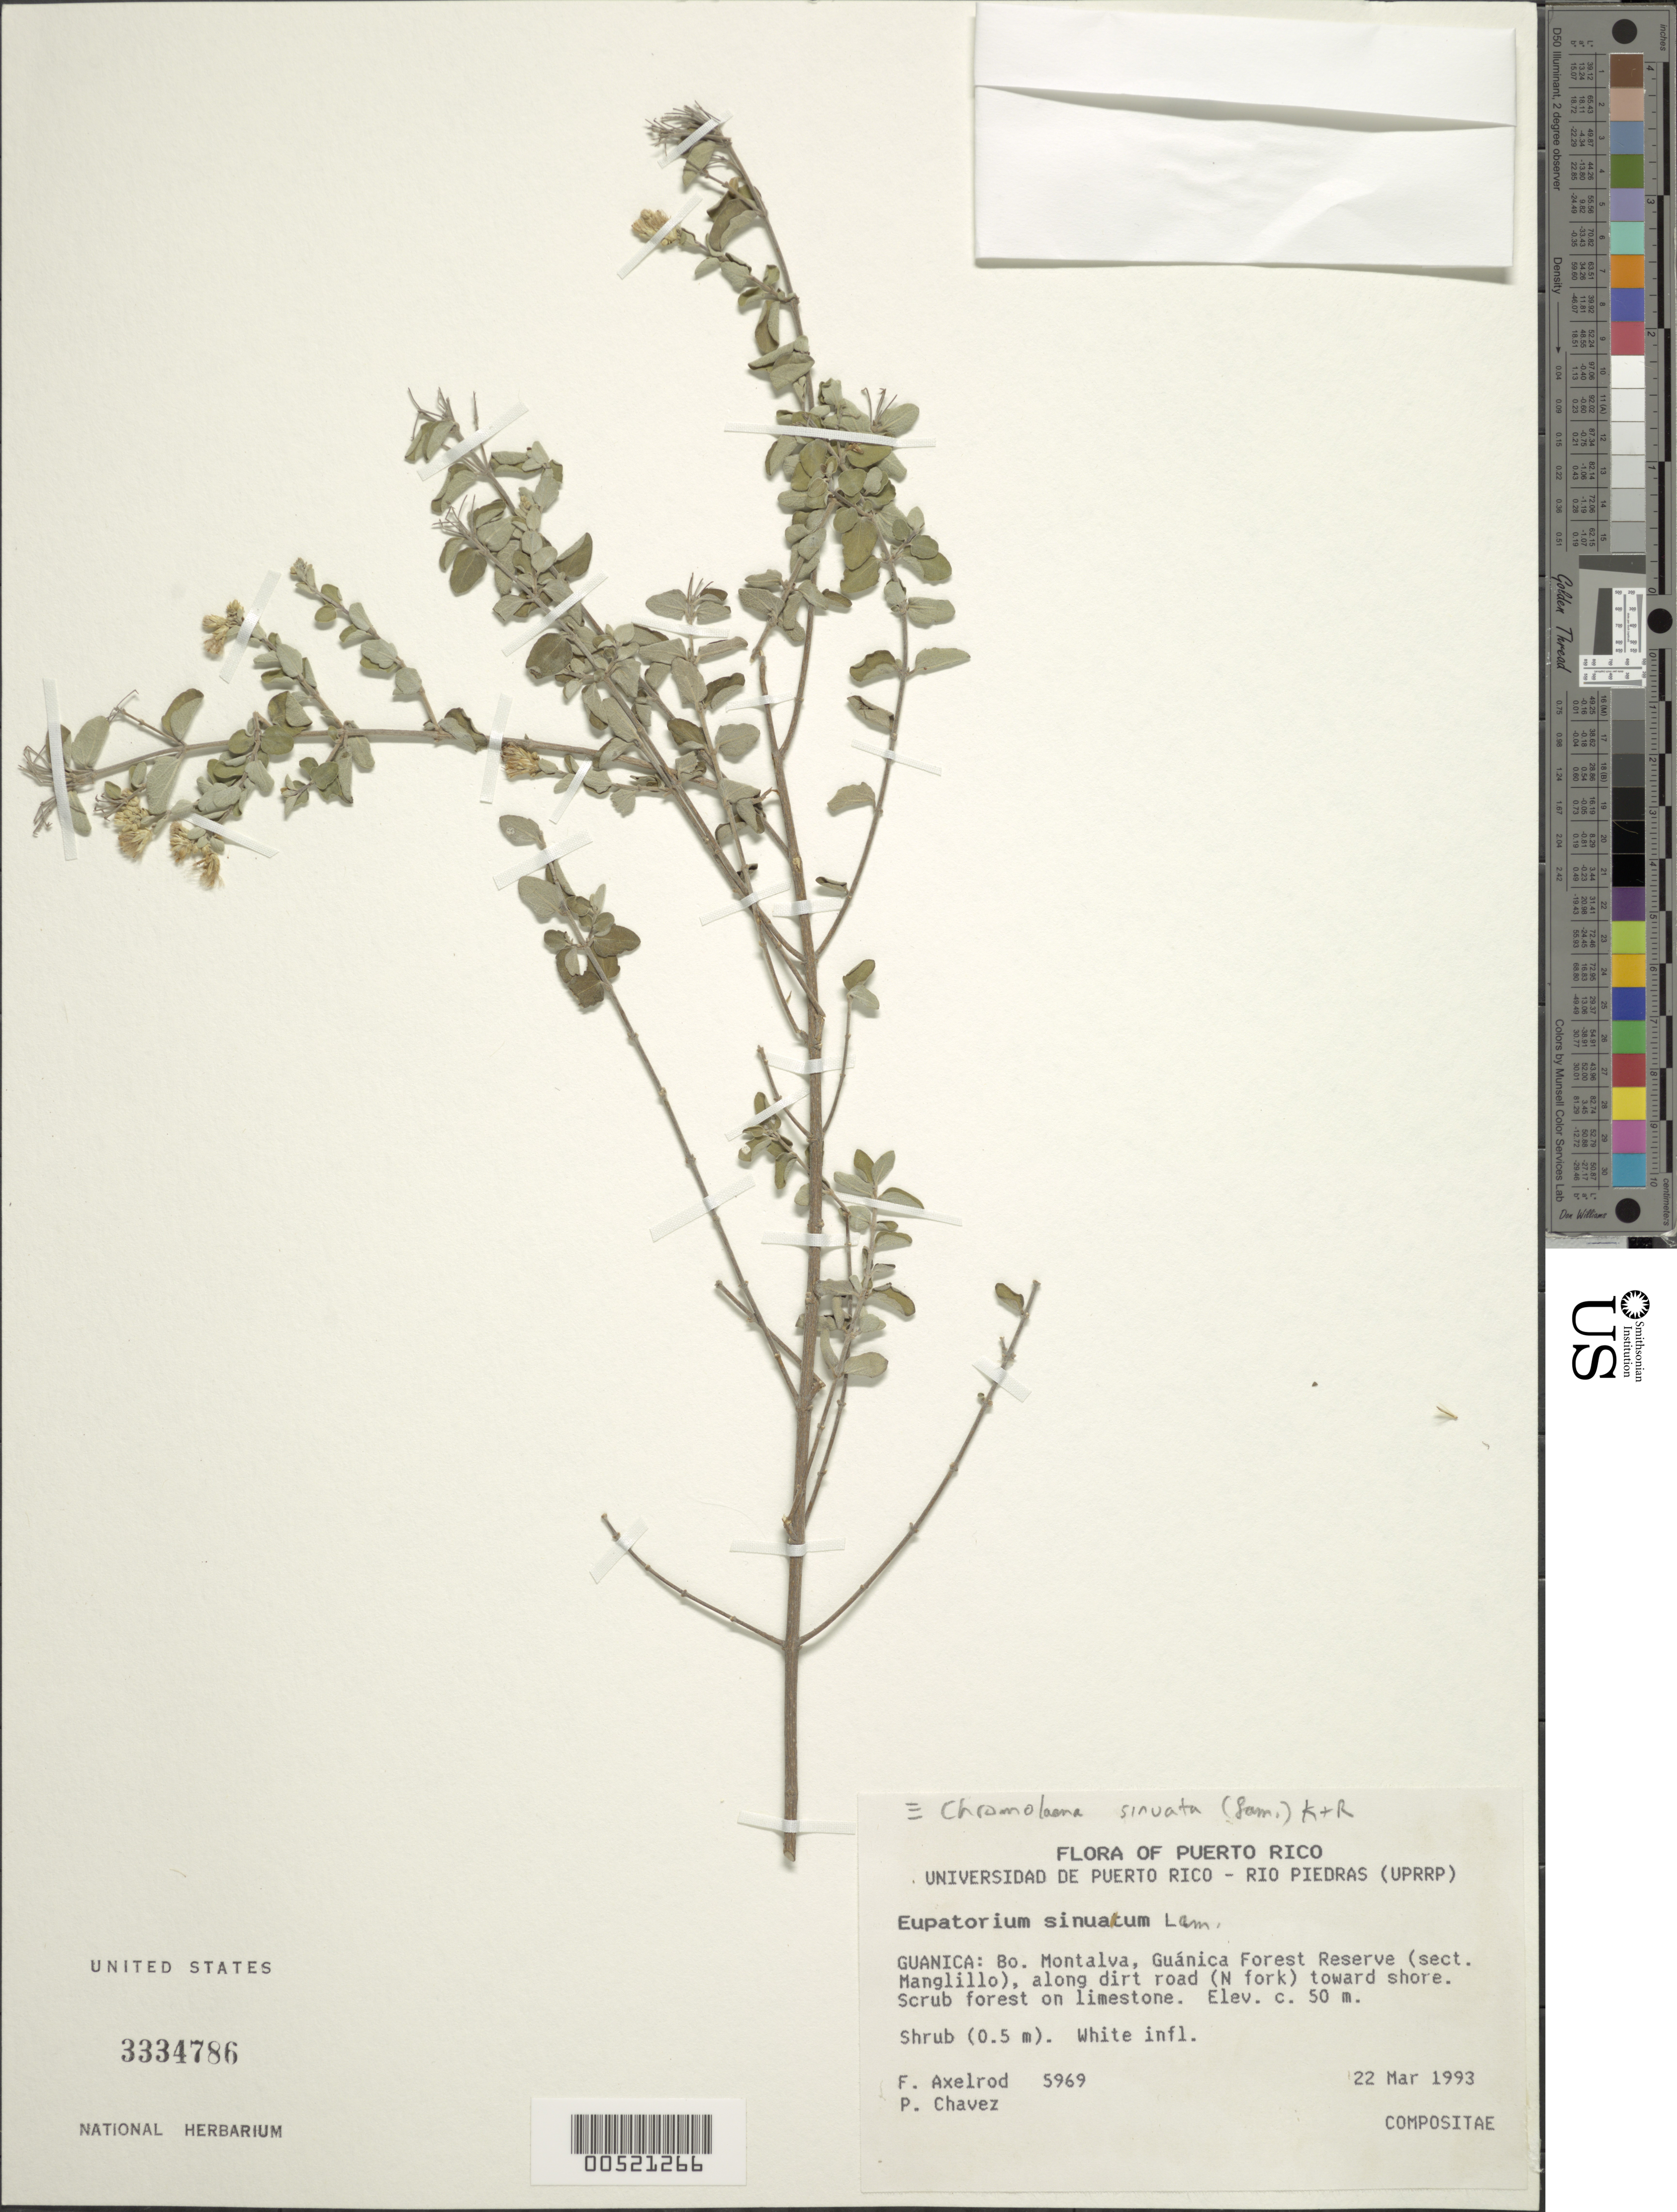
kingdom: Plantae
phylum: Tracheophyta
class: Magnoliopsida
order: Asterales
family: Asteraceae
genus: Chromolaena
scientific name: Chromolaena sinuata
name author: (Lam.) R.M. King & H. Rob.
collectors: F. S. Axelrod & P. Chavez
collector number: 5969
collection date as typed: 22 Mar 1993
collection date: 1993-03-22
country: Puerto Rico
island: Greater Antilles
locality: Guanica: Bo. Montalva, Guánica Forest Reserve (sect. Manglillo), along dirt road (N fork) toward shore.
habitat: Scrub forest on limestone.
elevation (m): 50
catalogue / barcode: US 3334786